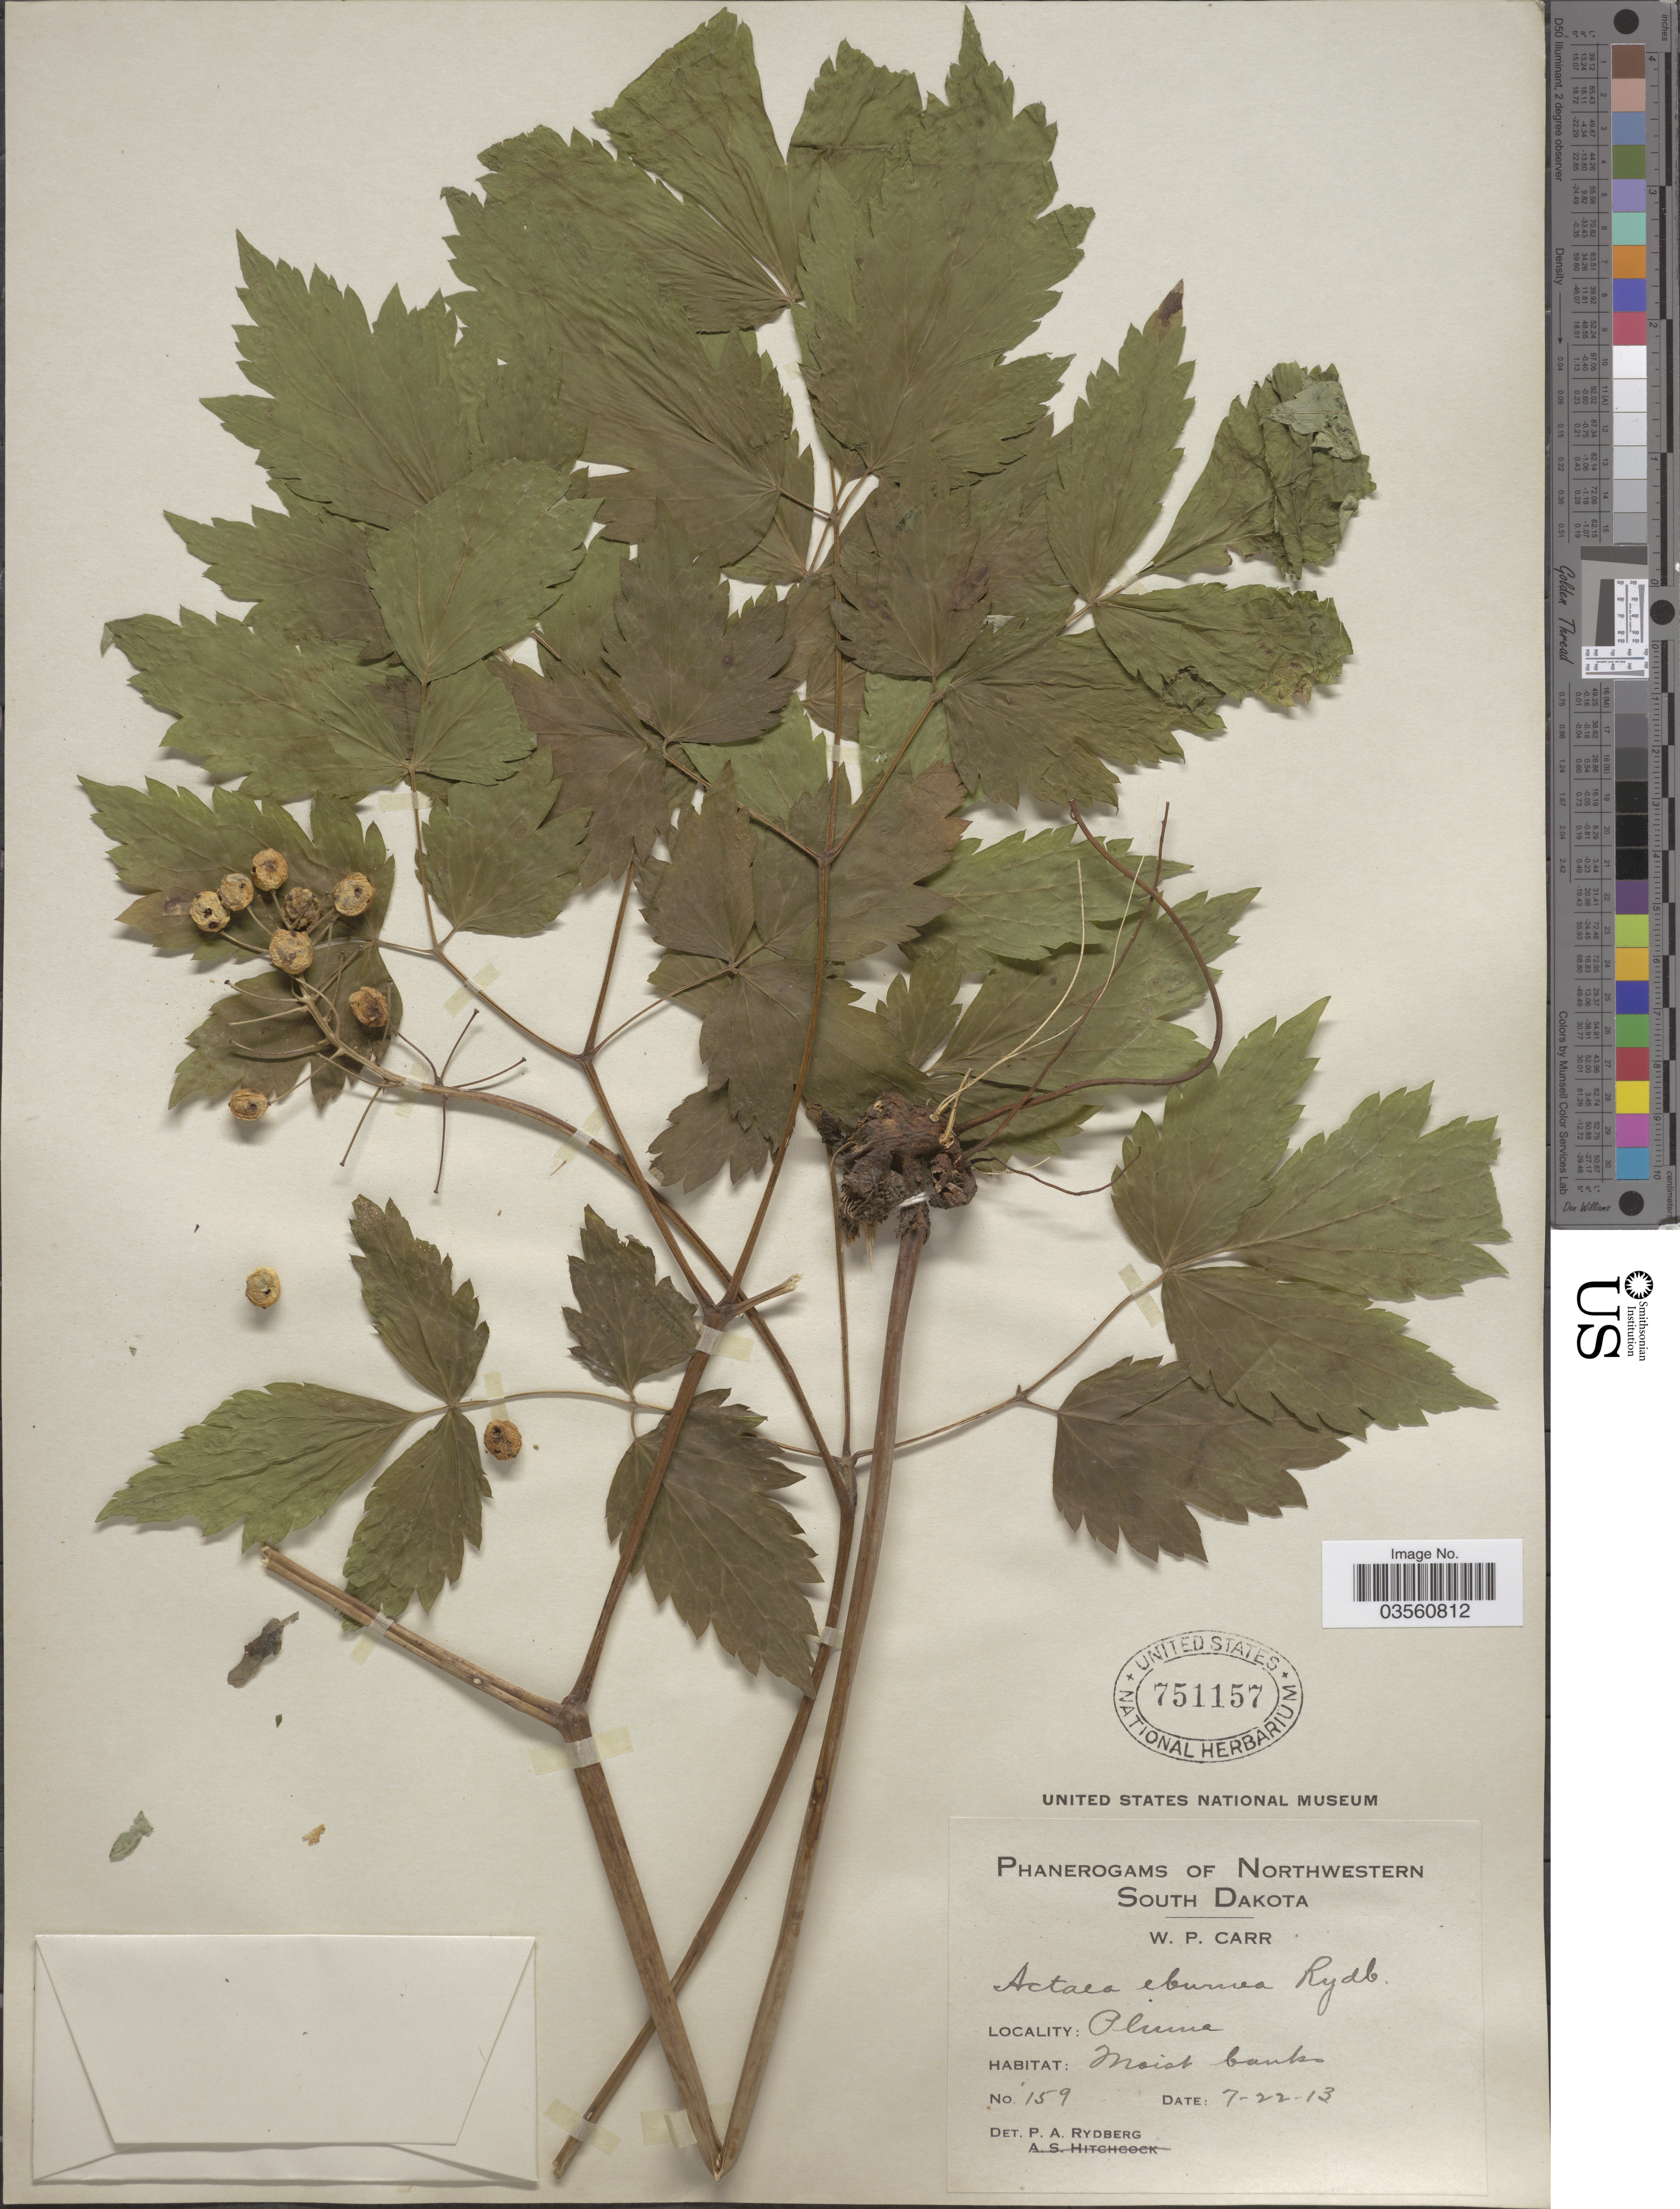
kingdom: Plantae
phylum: Tracheophyta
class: Magnoliopsida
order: Ranunculales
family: Ranunculaceae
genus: Actaea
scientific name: Actaea rubra f. neglecta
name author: (Gillman) B.L. Rob.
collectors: W. Carr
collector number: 159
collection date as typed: Transcribed d/m/y: 22/7/13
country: United States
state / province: South Dakota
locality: Northwestern South Dakota, Pluma.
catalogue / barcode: US 751157